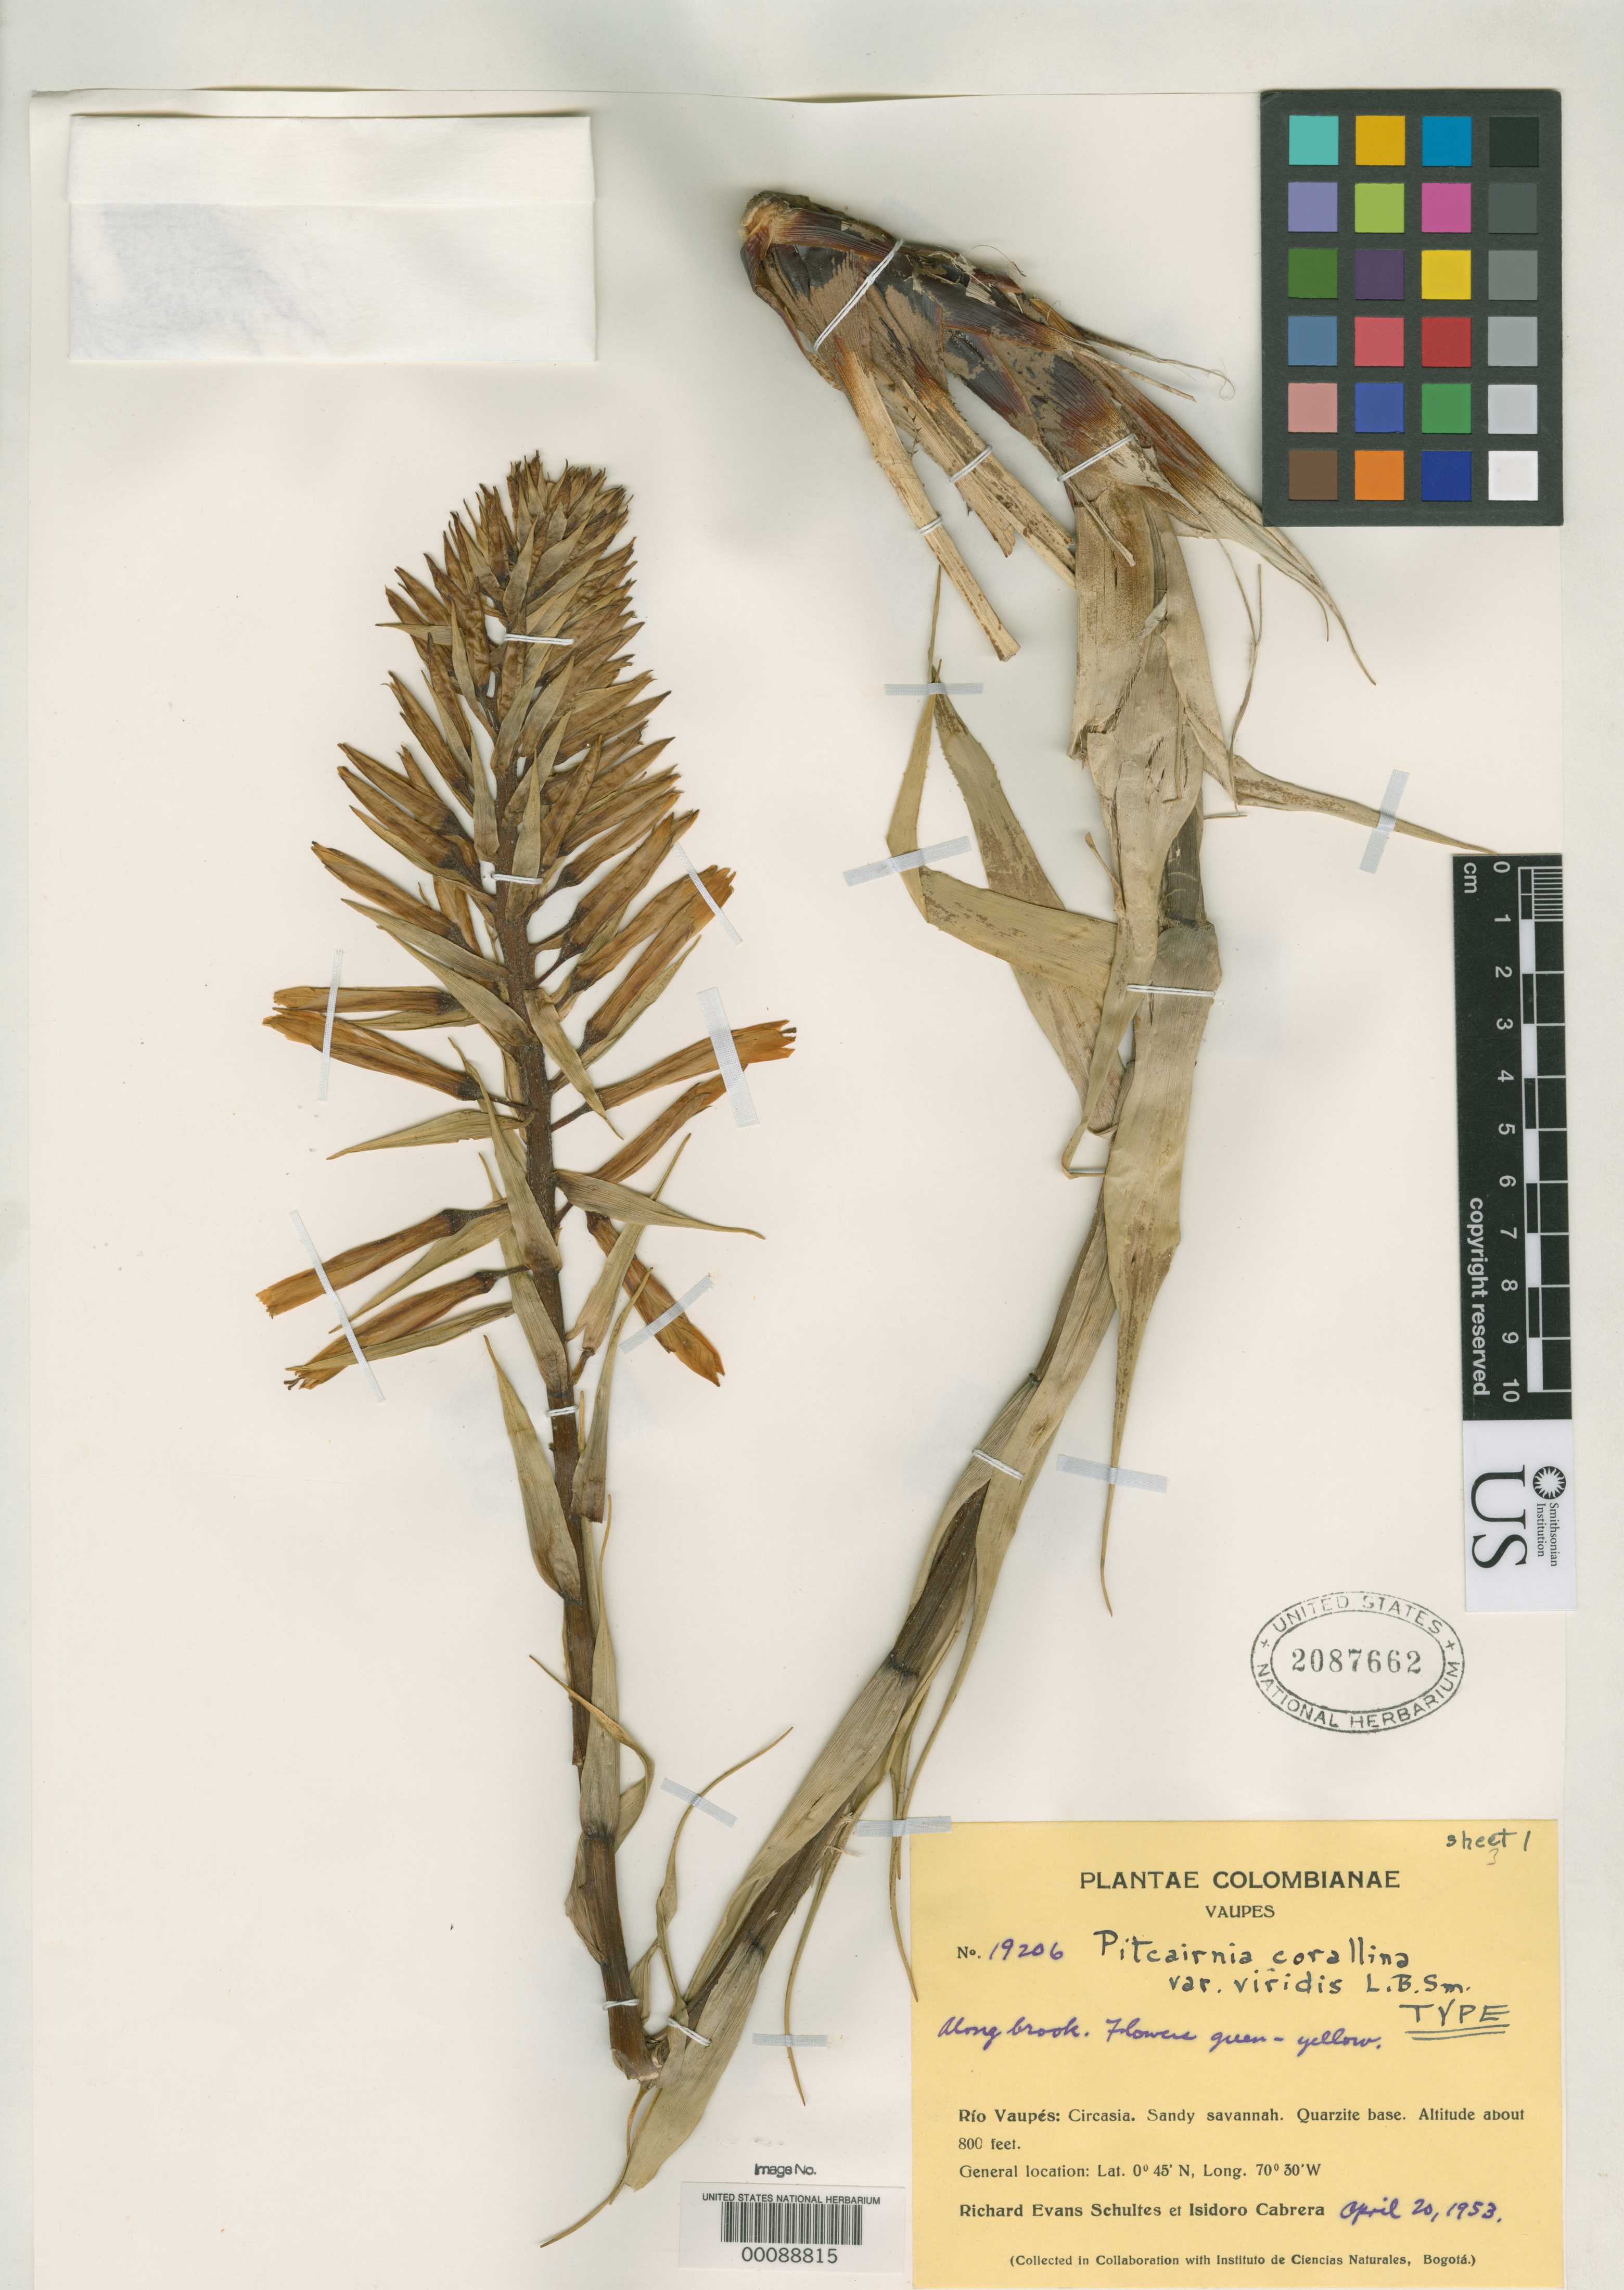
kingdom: Plantae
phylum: Tracheophyta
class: Liliopsida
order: Poales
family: Bromeliaceae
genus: Pitcairnia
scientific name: Pitcairnia corallina var. viridis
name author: L.B. Sm. in R.E. Schult.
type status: Holotype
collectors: R. E. Schultes & I. Cabrera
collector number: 19206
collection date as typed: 20 Apr 1953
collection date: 1953-04-20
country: Colombia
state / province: Vaupés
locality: Circasia, Rio Vaupes.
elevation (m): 240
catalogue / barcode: US 2087662